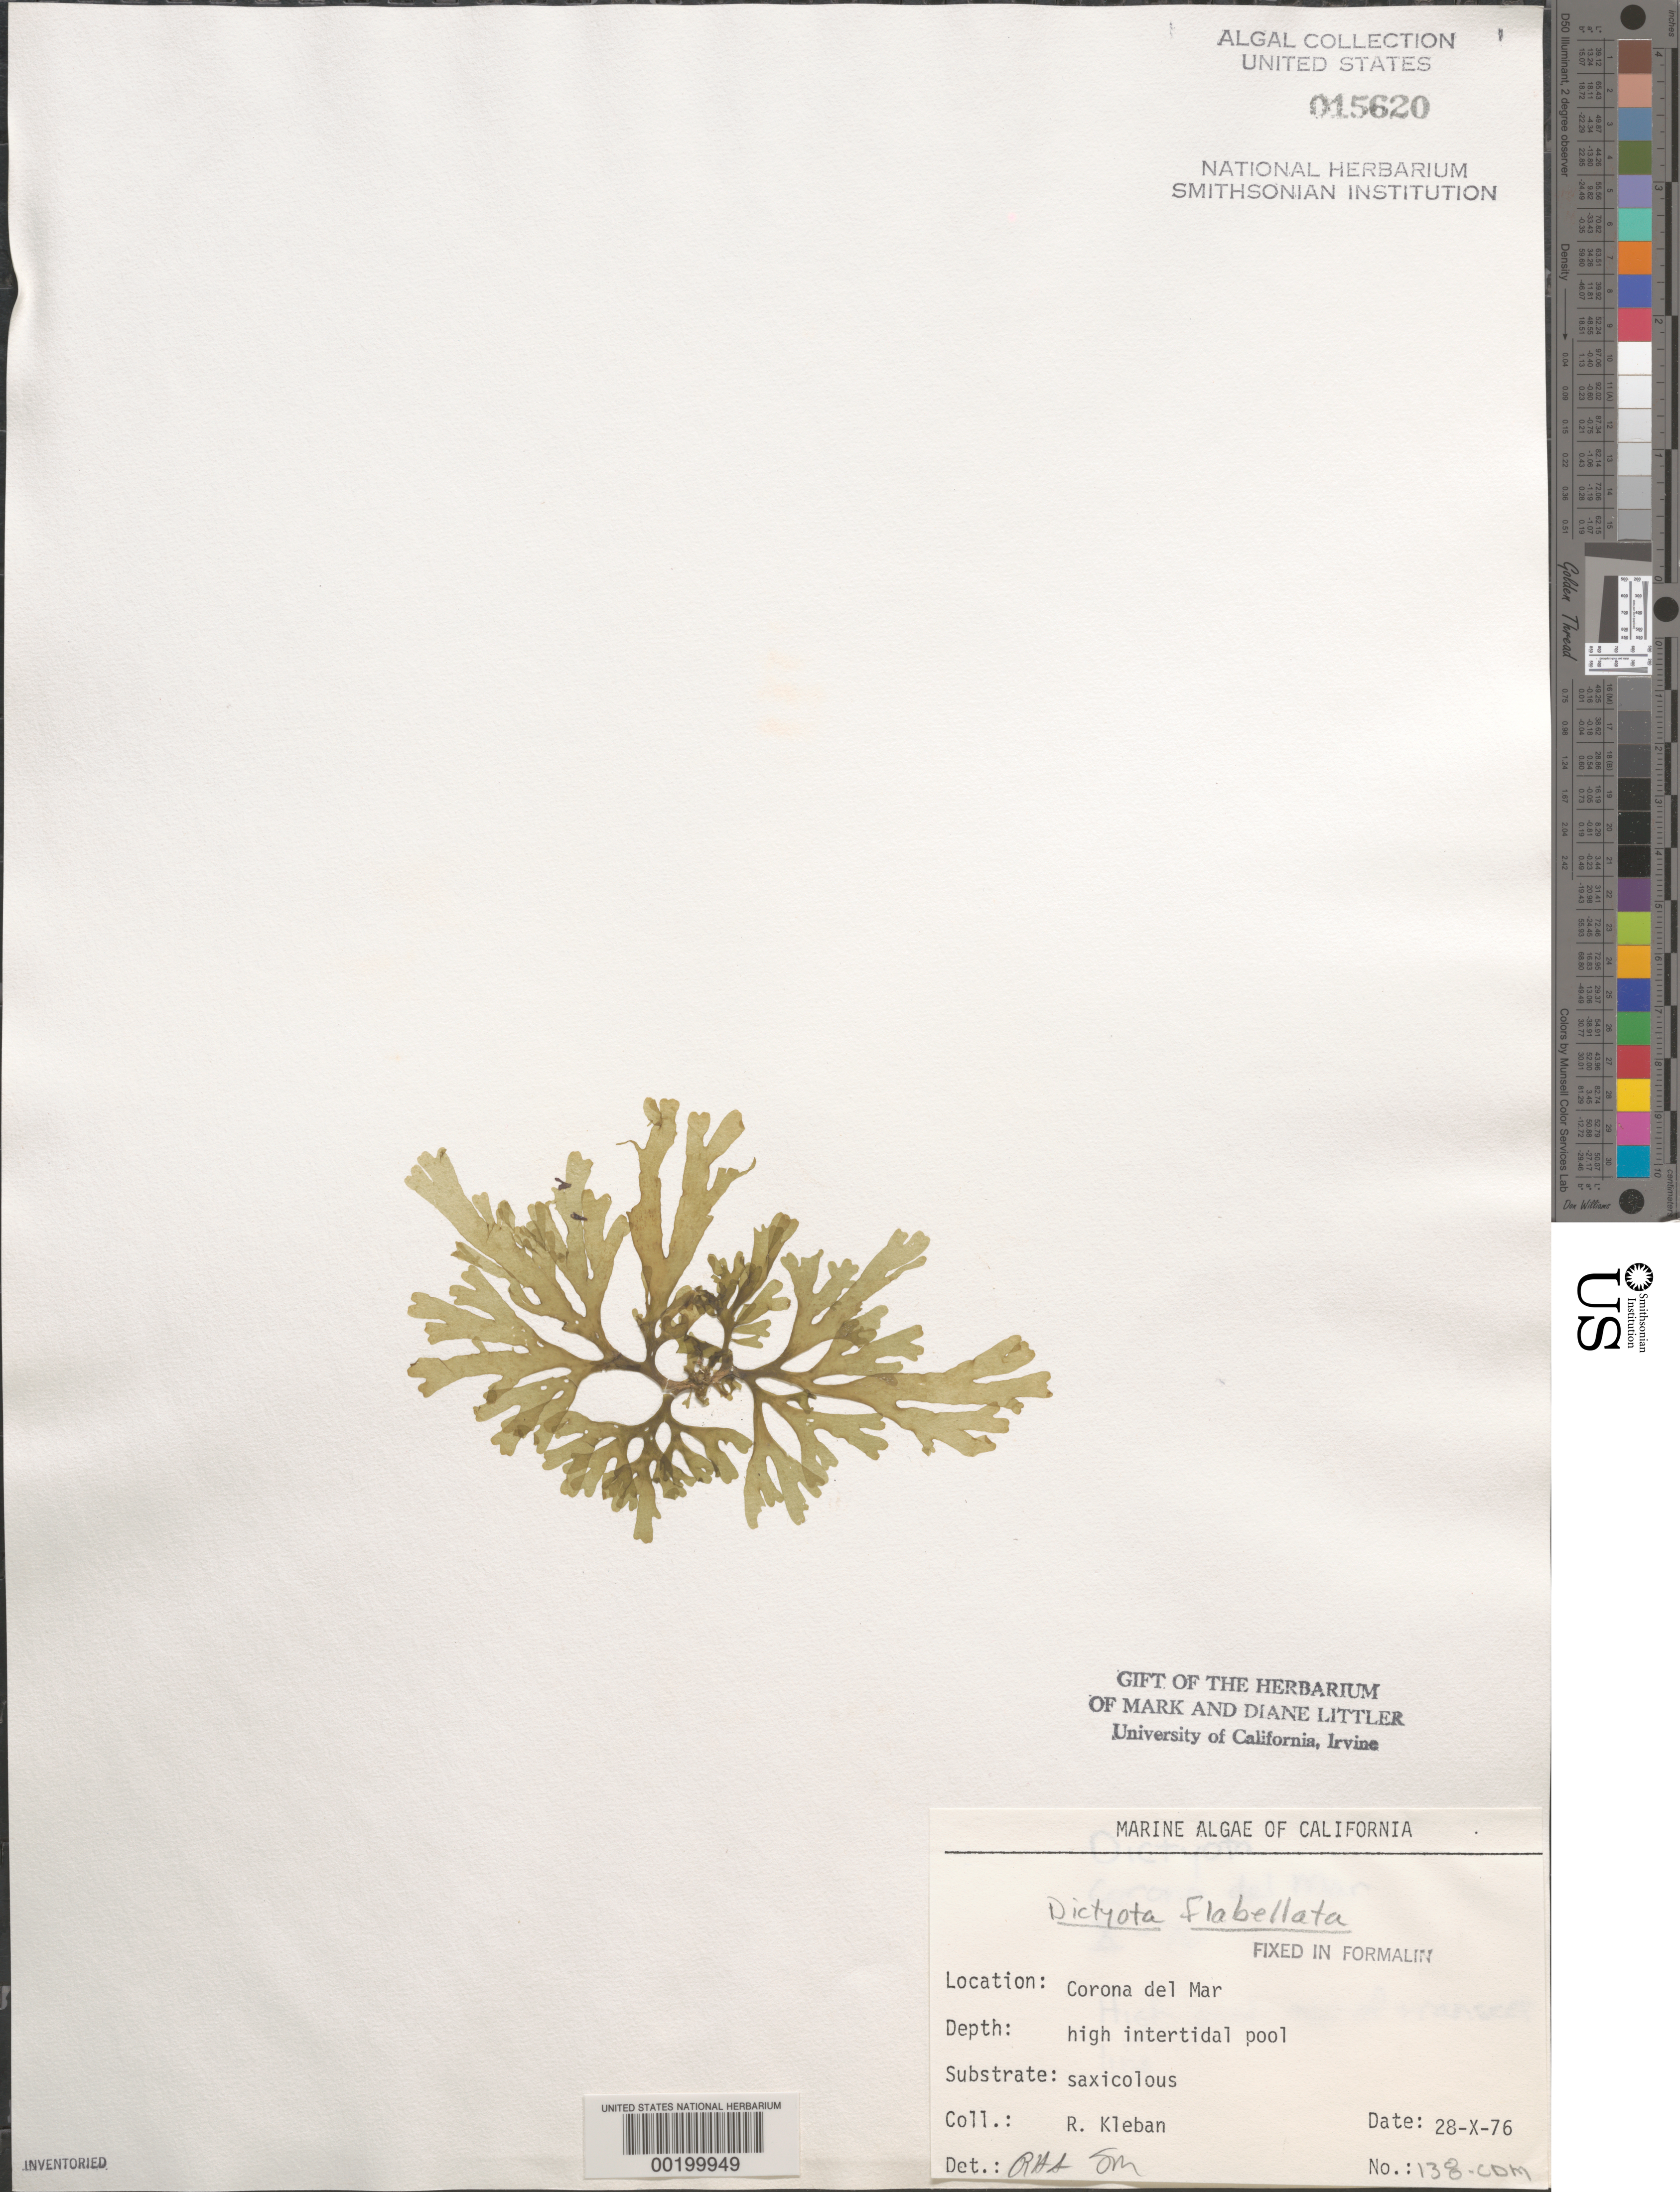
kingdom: Chromista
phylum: Ochrophyta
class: Phaeophyceae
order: Dictyotales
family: Dictyotaceae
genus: Dictyota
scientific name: Dictyota flabellata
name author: (Collins) Setch. & N.L. Gardner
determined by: Sims, Robert H.; Murray, S. N.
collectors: R. Kleban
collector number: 138-CDM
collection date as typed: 28 Oct 1976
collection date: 1976-10-28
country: United States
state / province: California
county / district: Orange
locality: Corona del Mar, mouth of Morning Canyon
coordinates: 33 35'14"N, 117 51'54"W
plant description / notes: BLM-SOCALBIGHT Rocky Intertidal Survey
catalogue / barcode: US 15620